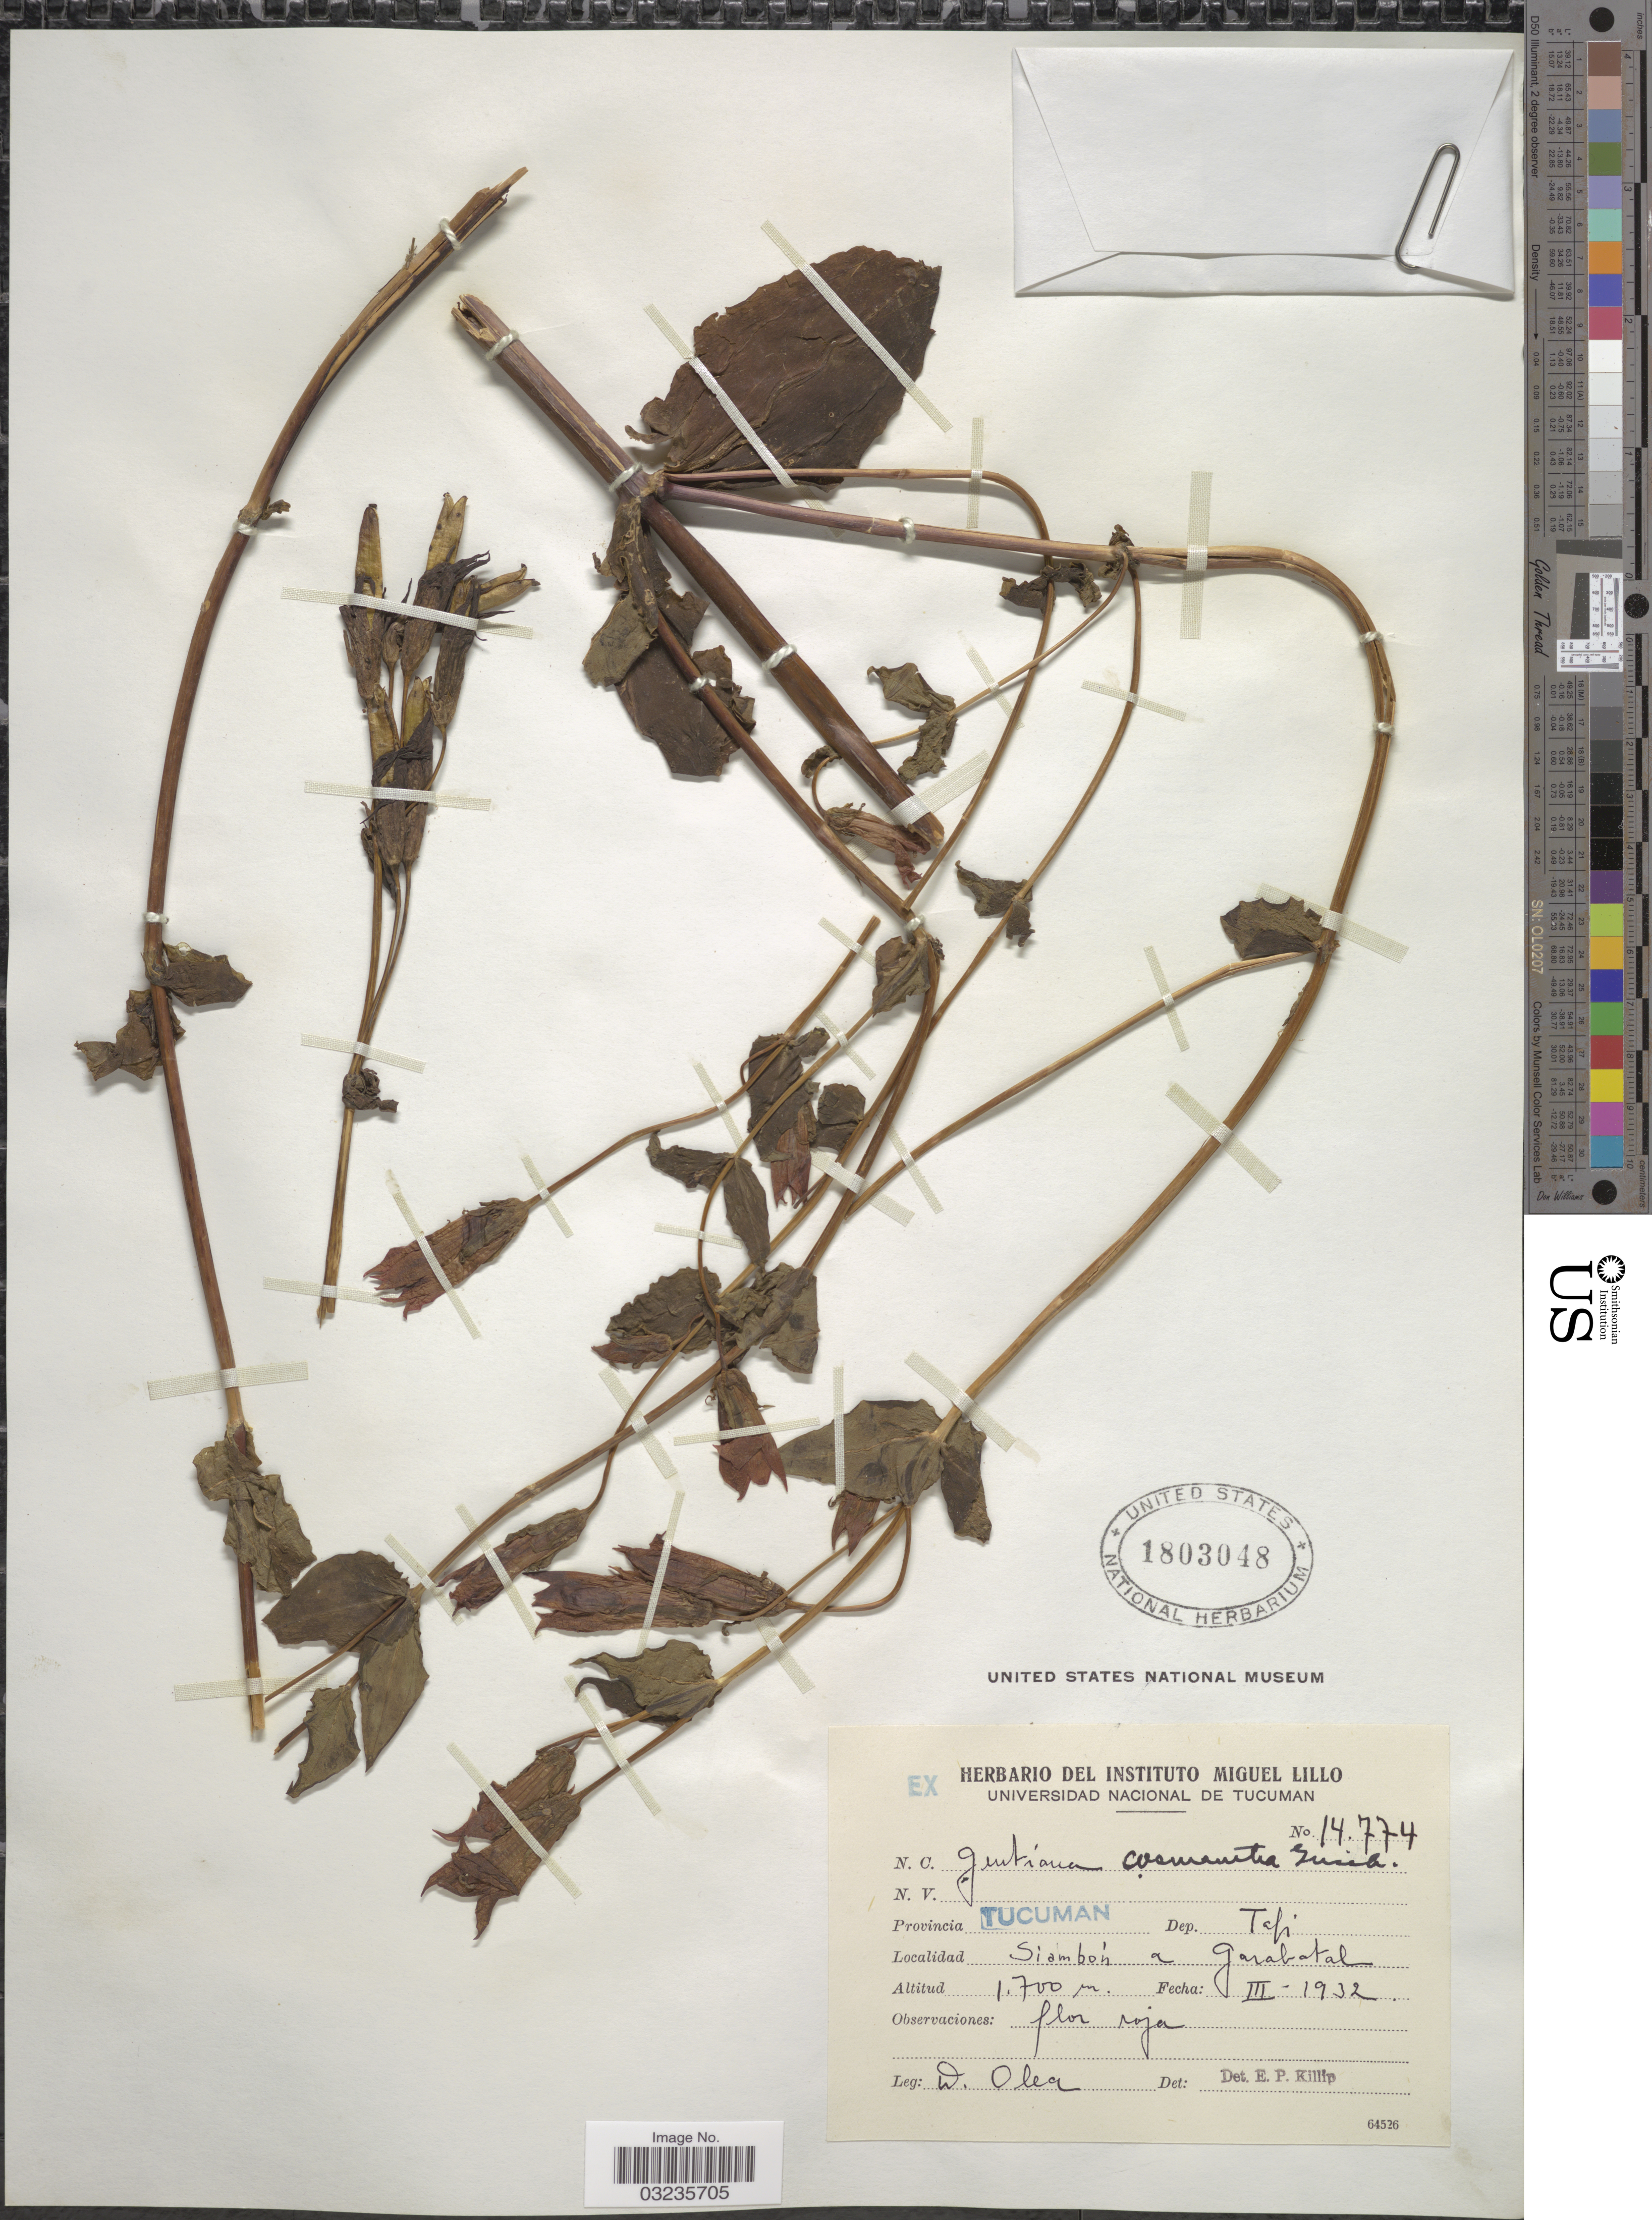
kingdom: Plantae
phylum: Tracheophyta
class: Magnoliopsida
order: Gentianales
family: Gentianaceae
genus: Gentiana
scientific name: Gentiana cosmantha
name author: Griseb.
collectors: D. Olea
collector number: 14774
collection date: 1932-03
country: Argentina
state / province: Tucuman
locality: Dep. Tafi. Siambón a Garabatal.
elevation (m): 1700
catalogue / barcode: US 1803048